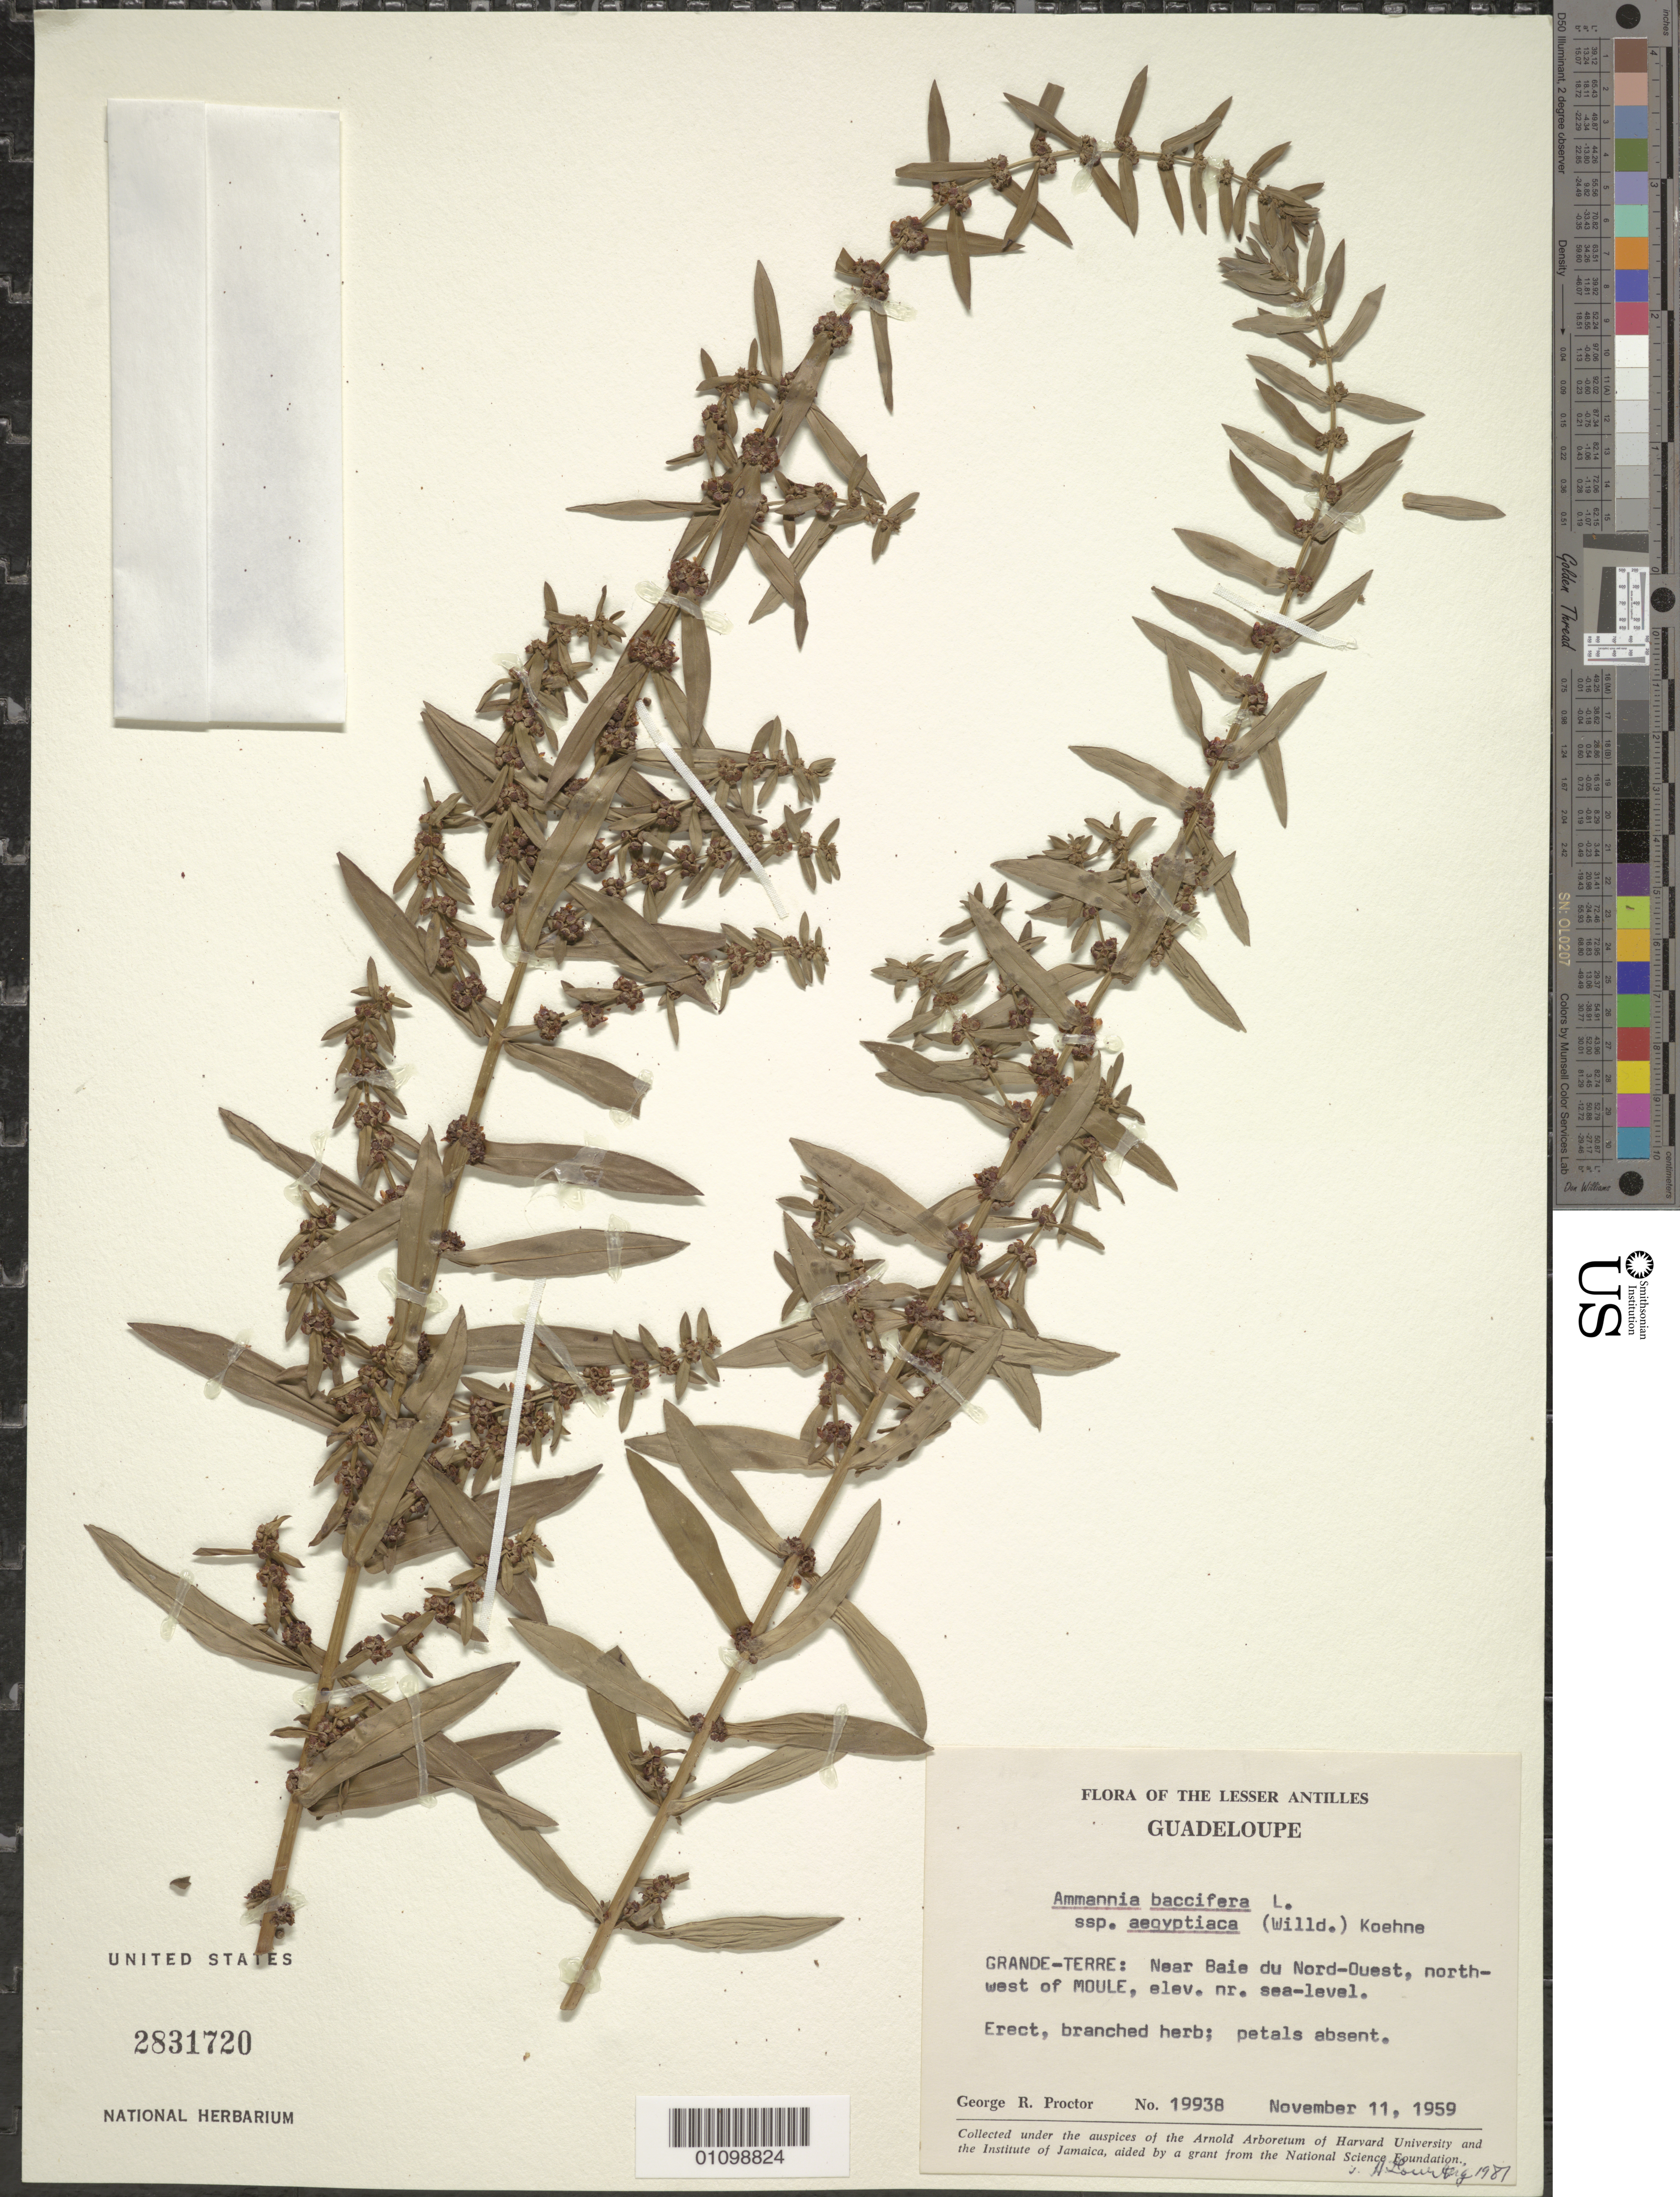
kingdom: Plantae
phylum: Tracheophyta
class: Magnoliopsida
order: Myrtales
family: Lythraceae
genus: Ammannia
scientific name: Ammannia baccifera subsp. aegyptiaca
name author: (Willd.) Koehne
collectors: G. R. Proctor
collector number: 19938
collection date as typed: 11 Nov 1959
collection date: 1959-11-11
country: Guadeloupe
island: Grande Terre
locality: Near Baie du Nord-Ouest, NW of Moule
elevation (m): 0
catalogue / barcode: US 2831720